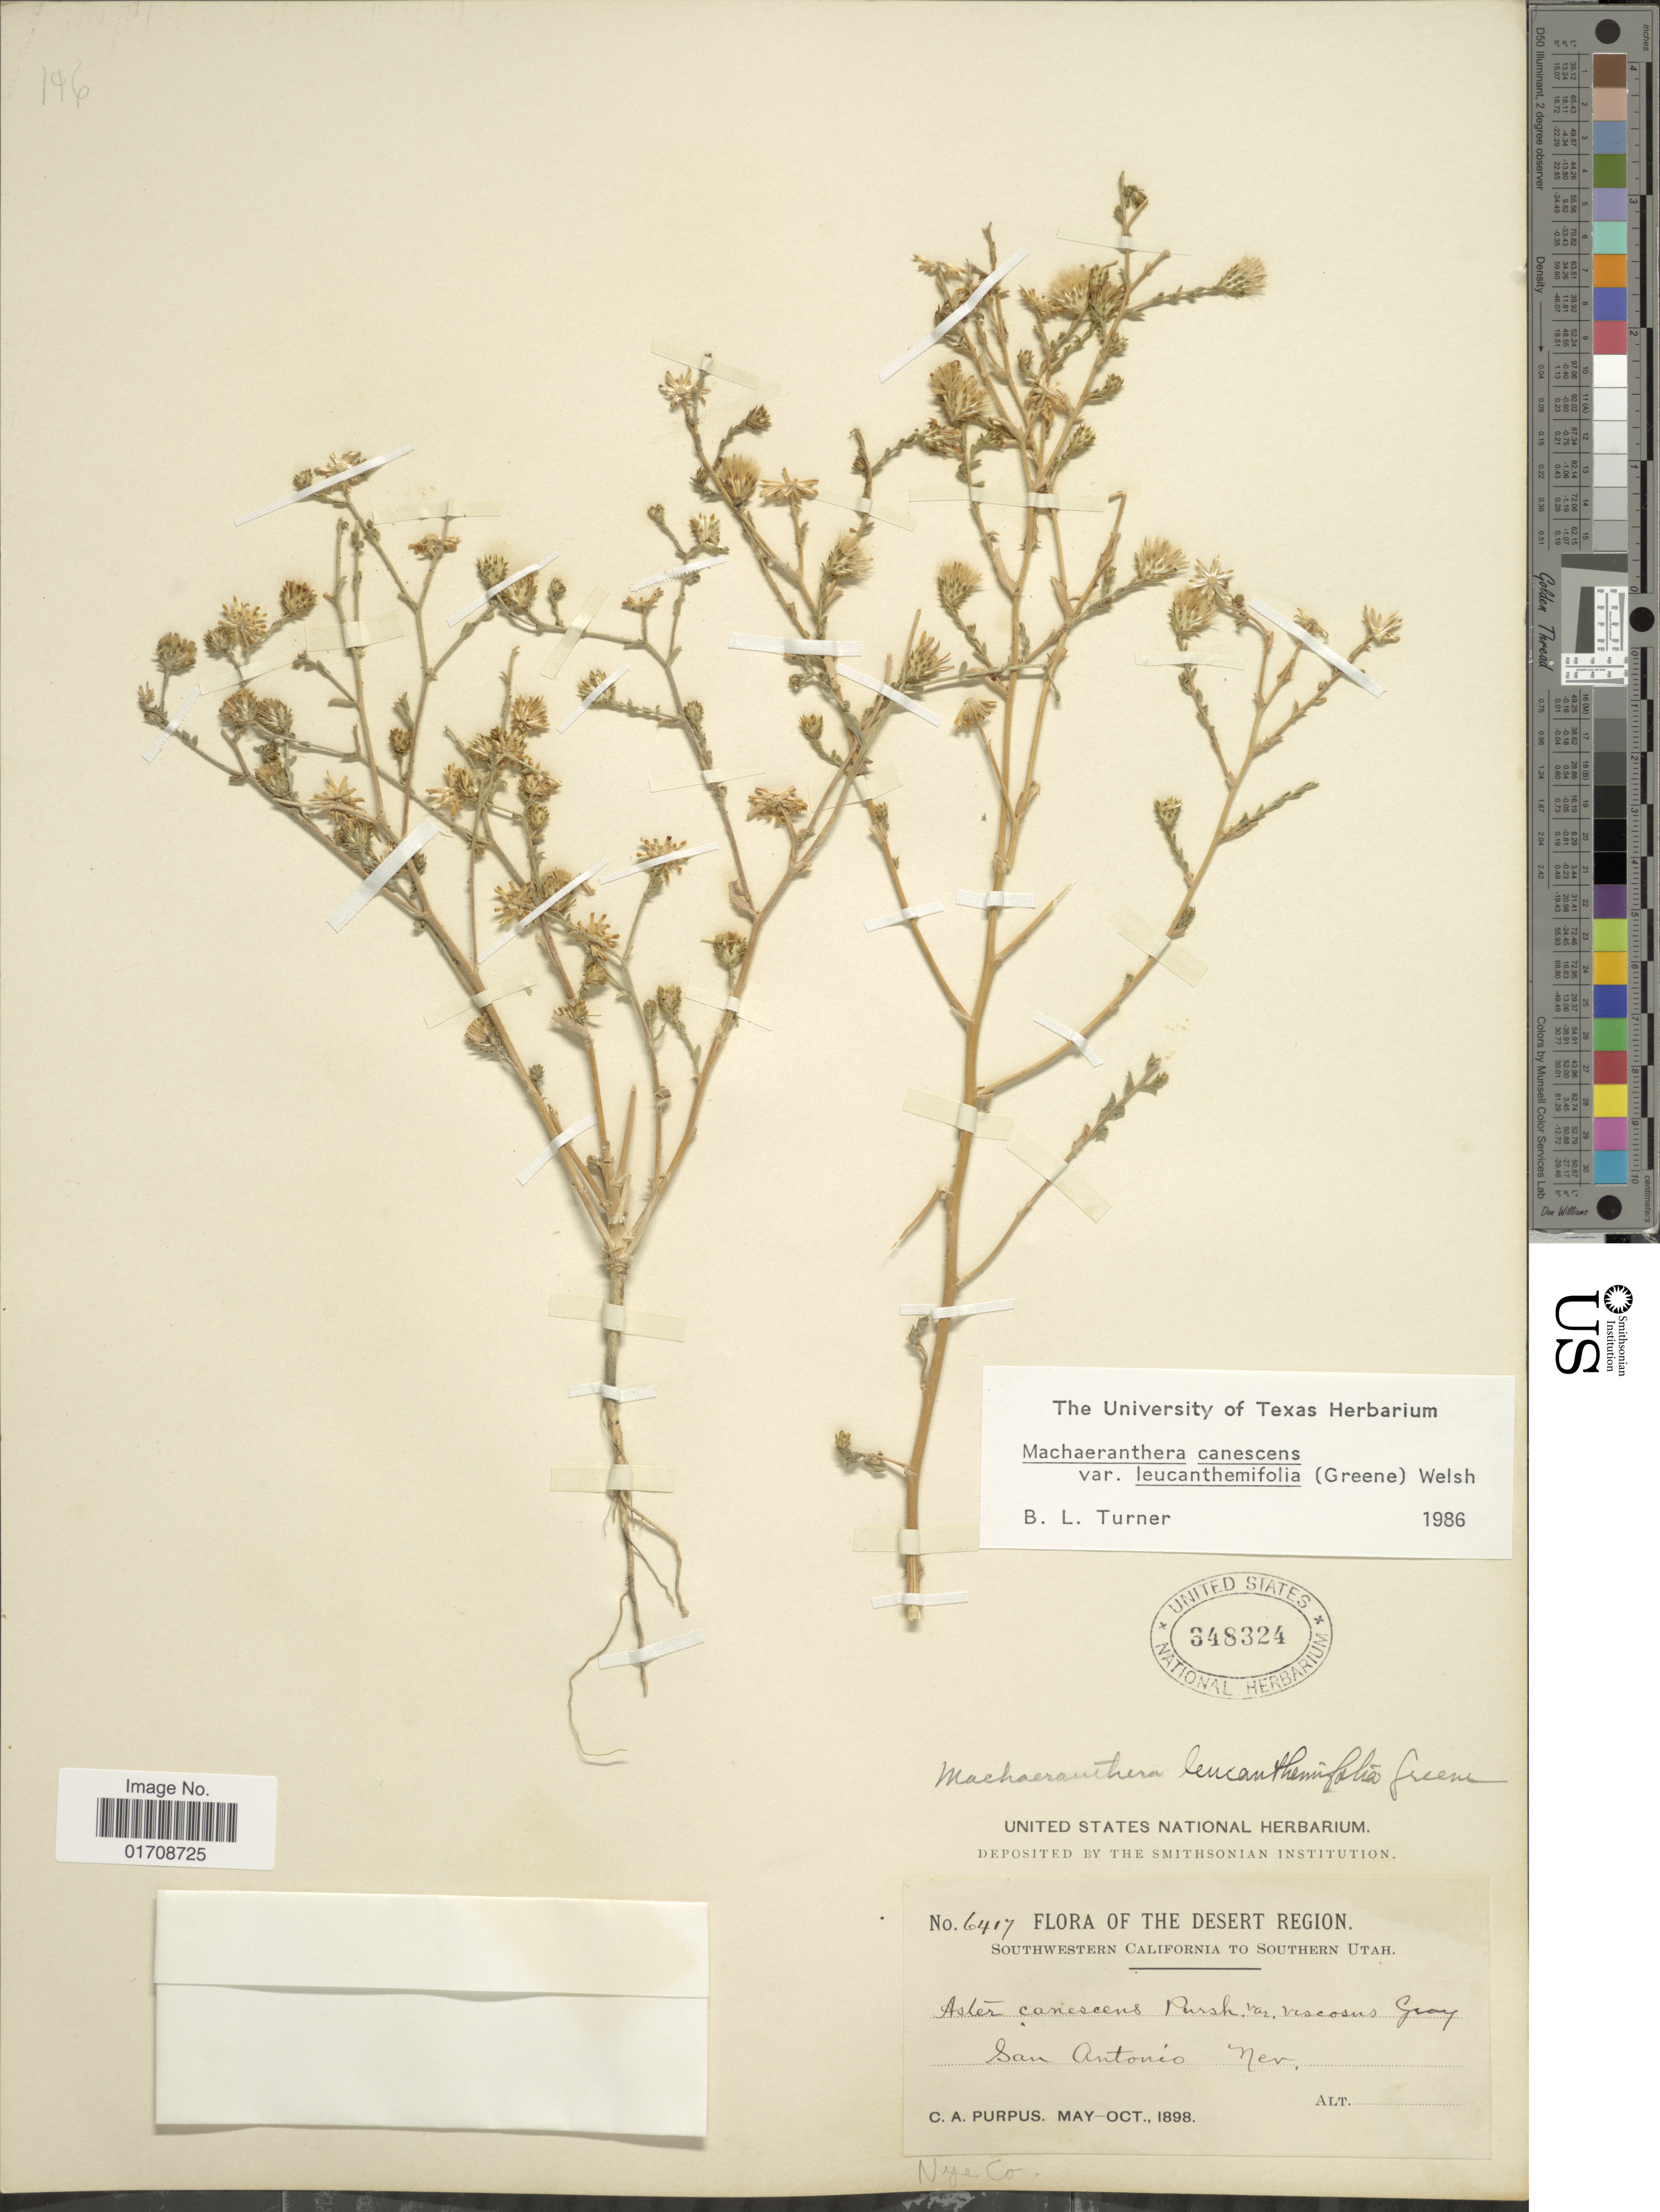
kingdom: Plantae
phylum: Tracheophyta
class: Magnoliopsida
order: Asterales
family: Asteraceae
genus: Machaeranthera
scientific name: Machaeranthera canescens var. leucanthemifolius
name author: (Greene) S.L. Welsh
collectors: C. A. Purpus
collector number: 6417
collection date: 1898-05/1898-10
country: United States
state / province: Nevada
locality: Desert Region, San Antonio, Nev., Nye Co.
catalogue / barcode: US 348324